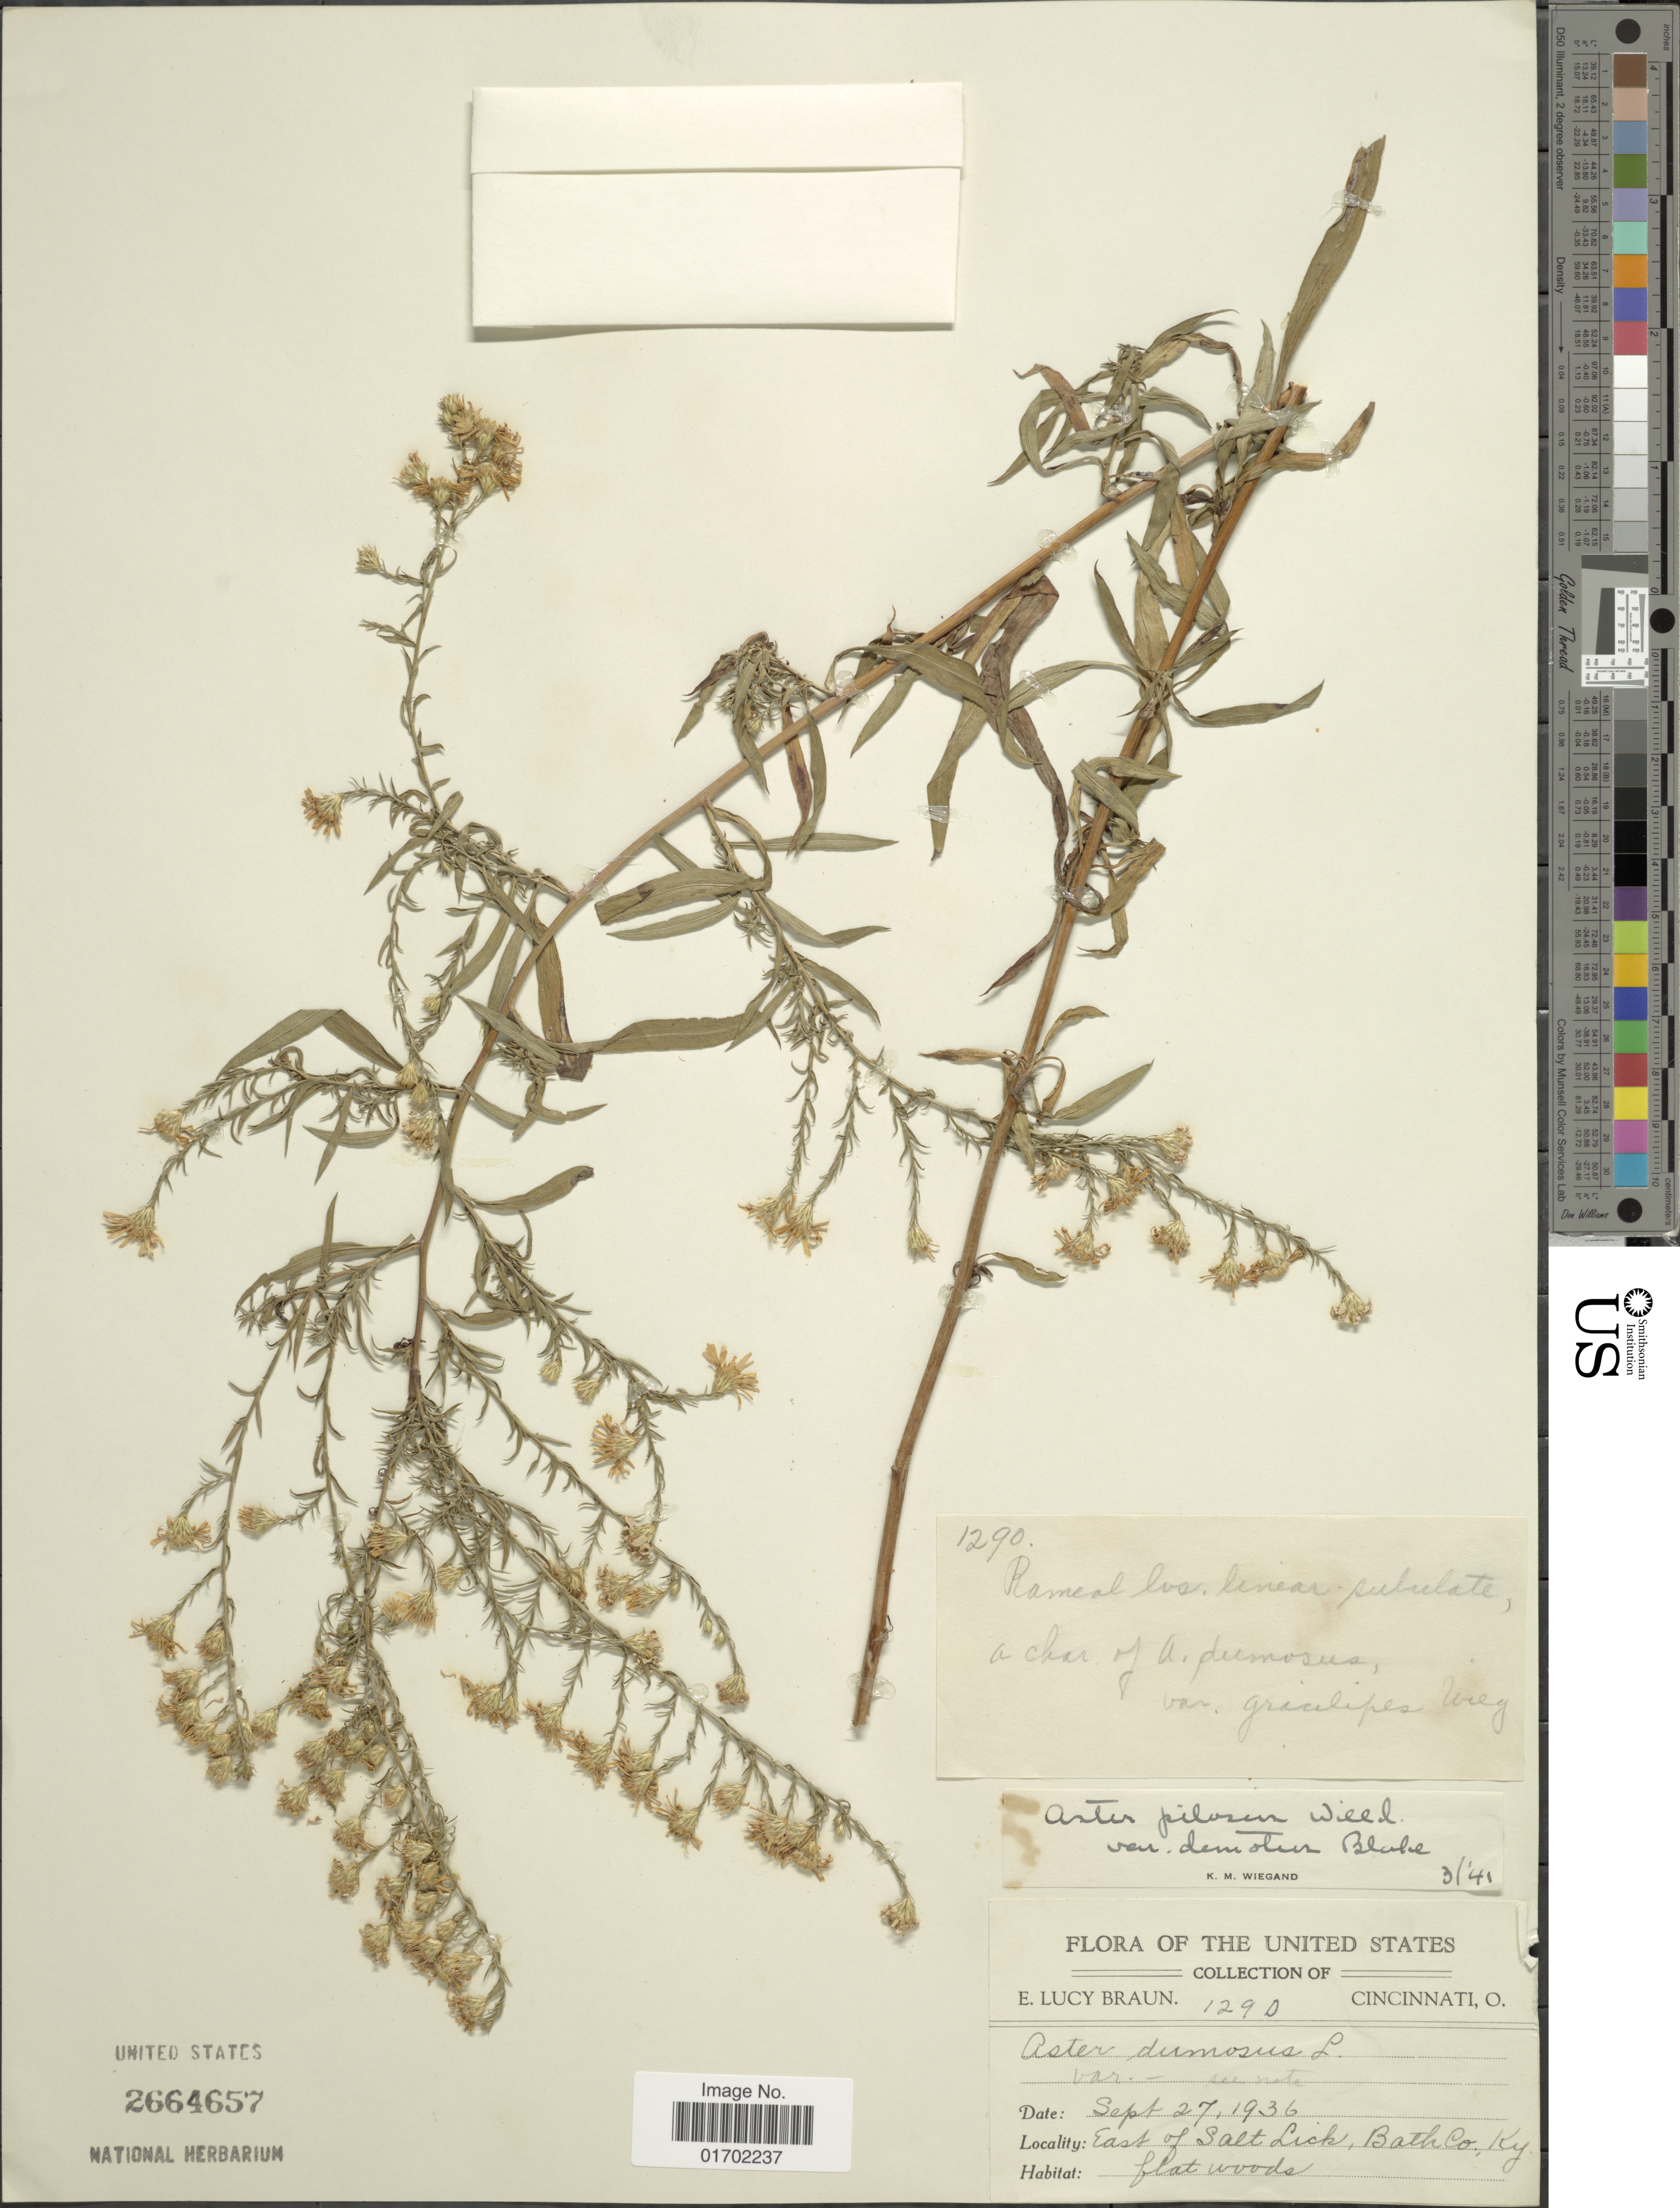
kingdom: Plantae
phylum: Tracheophyta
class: Magnoliopsida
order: Asterales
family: Asteraceae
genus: Symphyotrichum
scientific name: Symphyotrichum pilosum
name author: (Willd.) G.L. Nesom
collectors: E. L. Braun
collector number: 1290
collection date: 1936-09-27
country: United States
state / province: Kentucky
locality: United States, east of Salt Lick, Bath Co., Ky.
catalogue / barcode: US 2664657